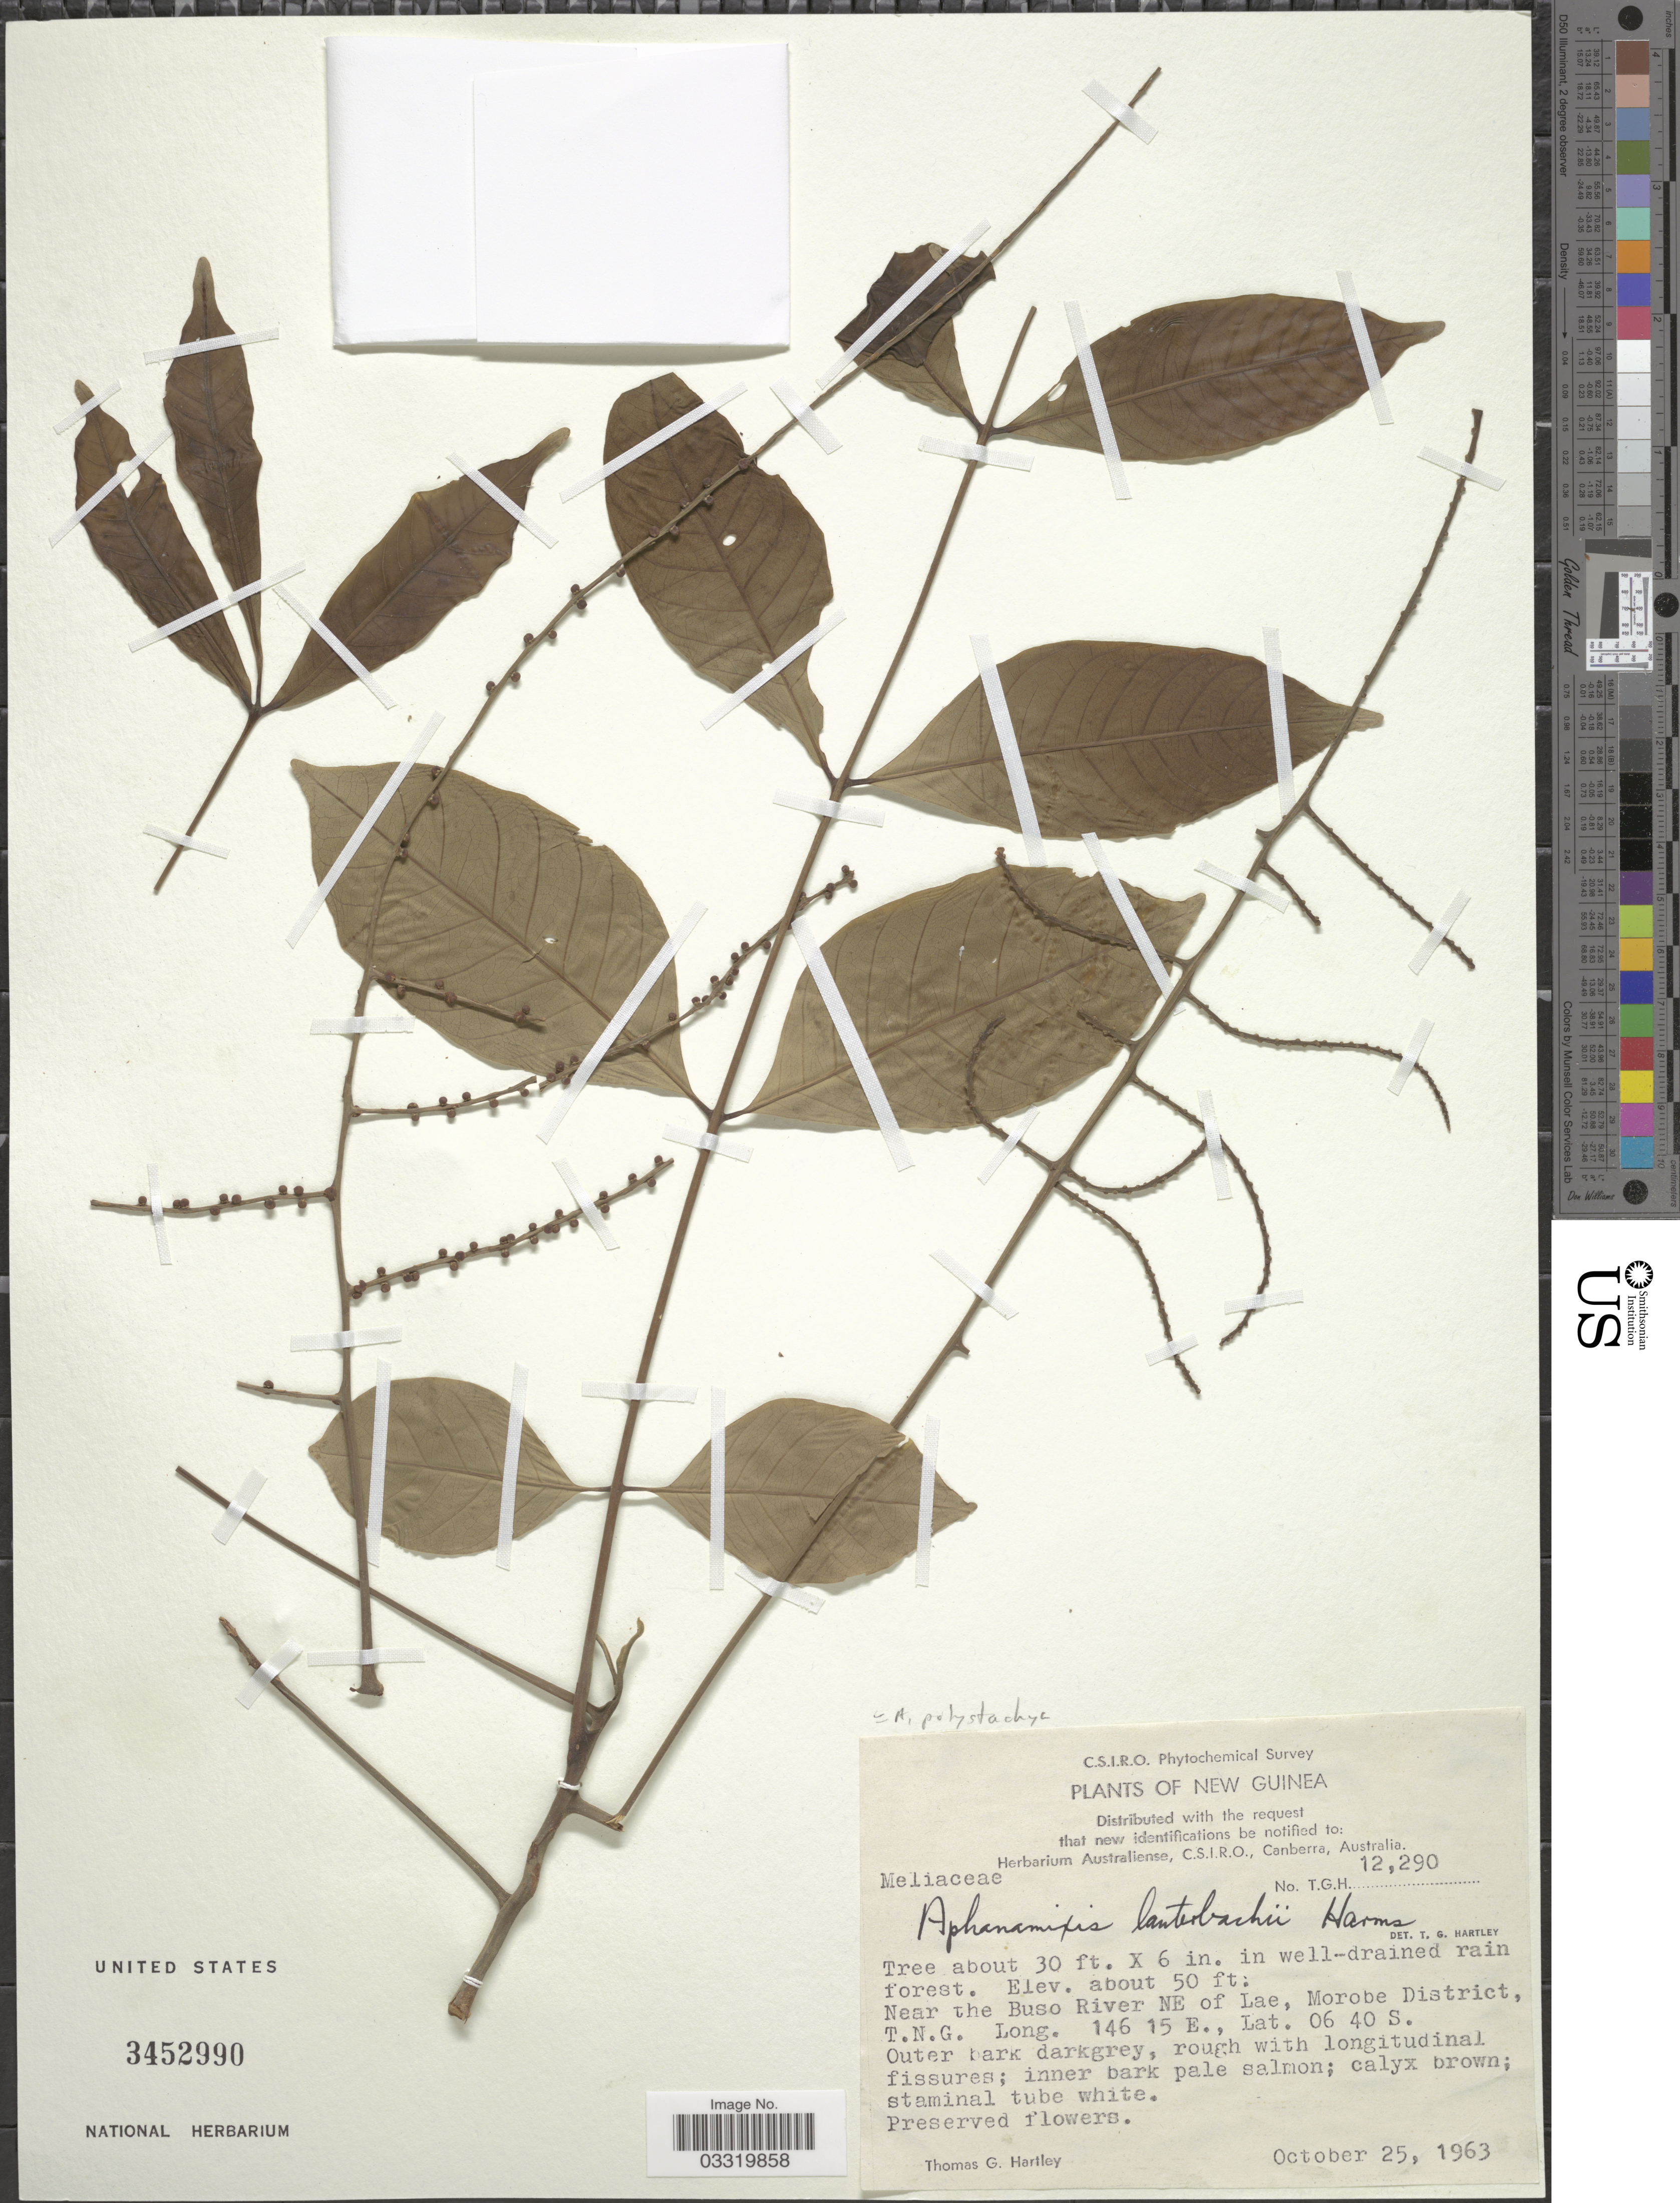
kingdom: Plantae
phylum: Tracheophyta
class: Magnoliopsida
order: Sapindales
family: Meliaceae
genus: Aphanamixis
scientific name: Aphanamixis polystachya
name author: (Wall.) R. Parker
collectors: T. G. Hartley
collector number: TGH12290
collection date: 1963-10-25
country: Papua New Guinea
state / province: Morobe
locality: New Guinea, Near the Buso River NE of Lae, Morobe District, T.N.G.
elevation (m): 15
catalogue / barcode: US 3452990